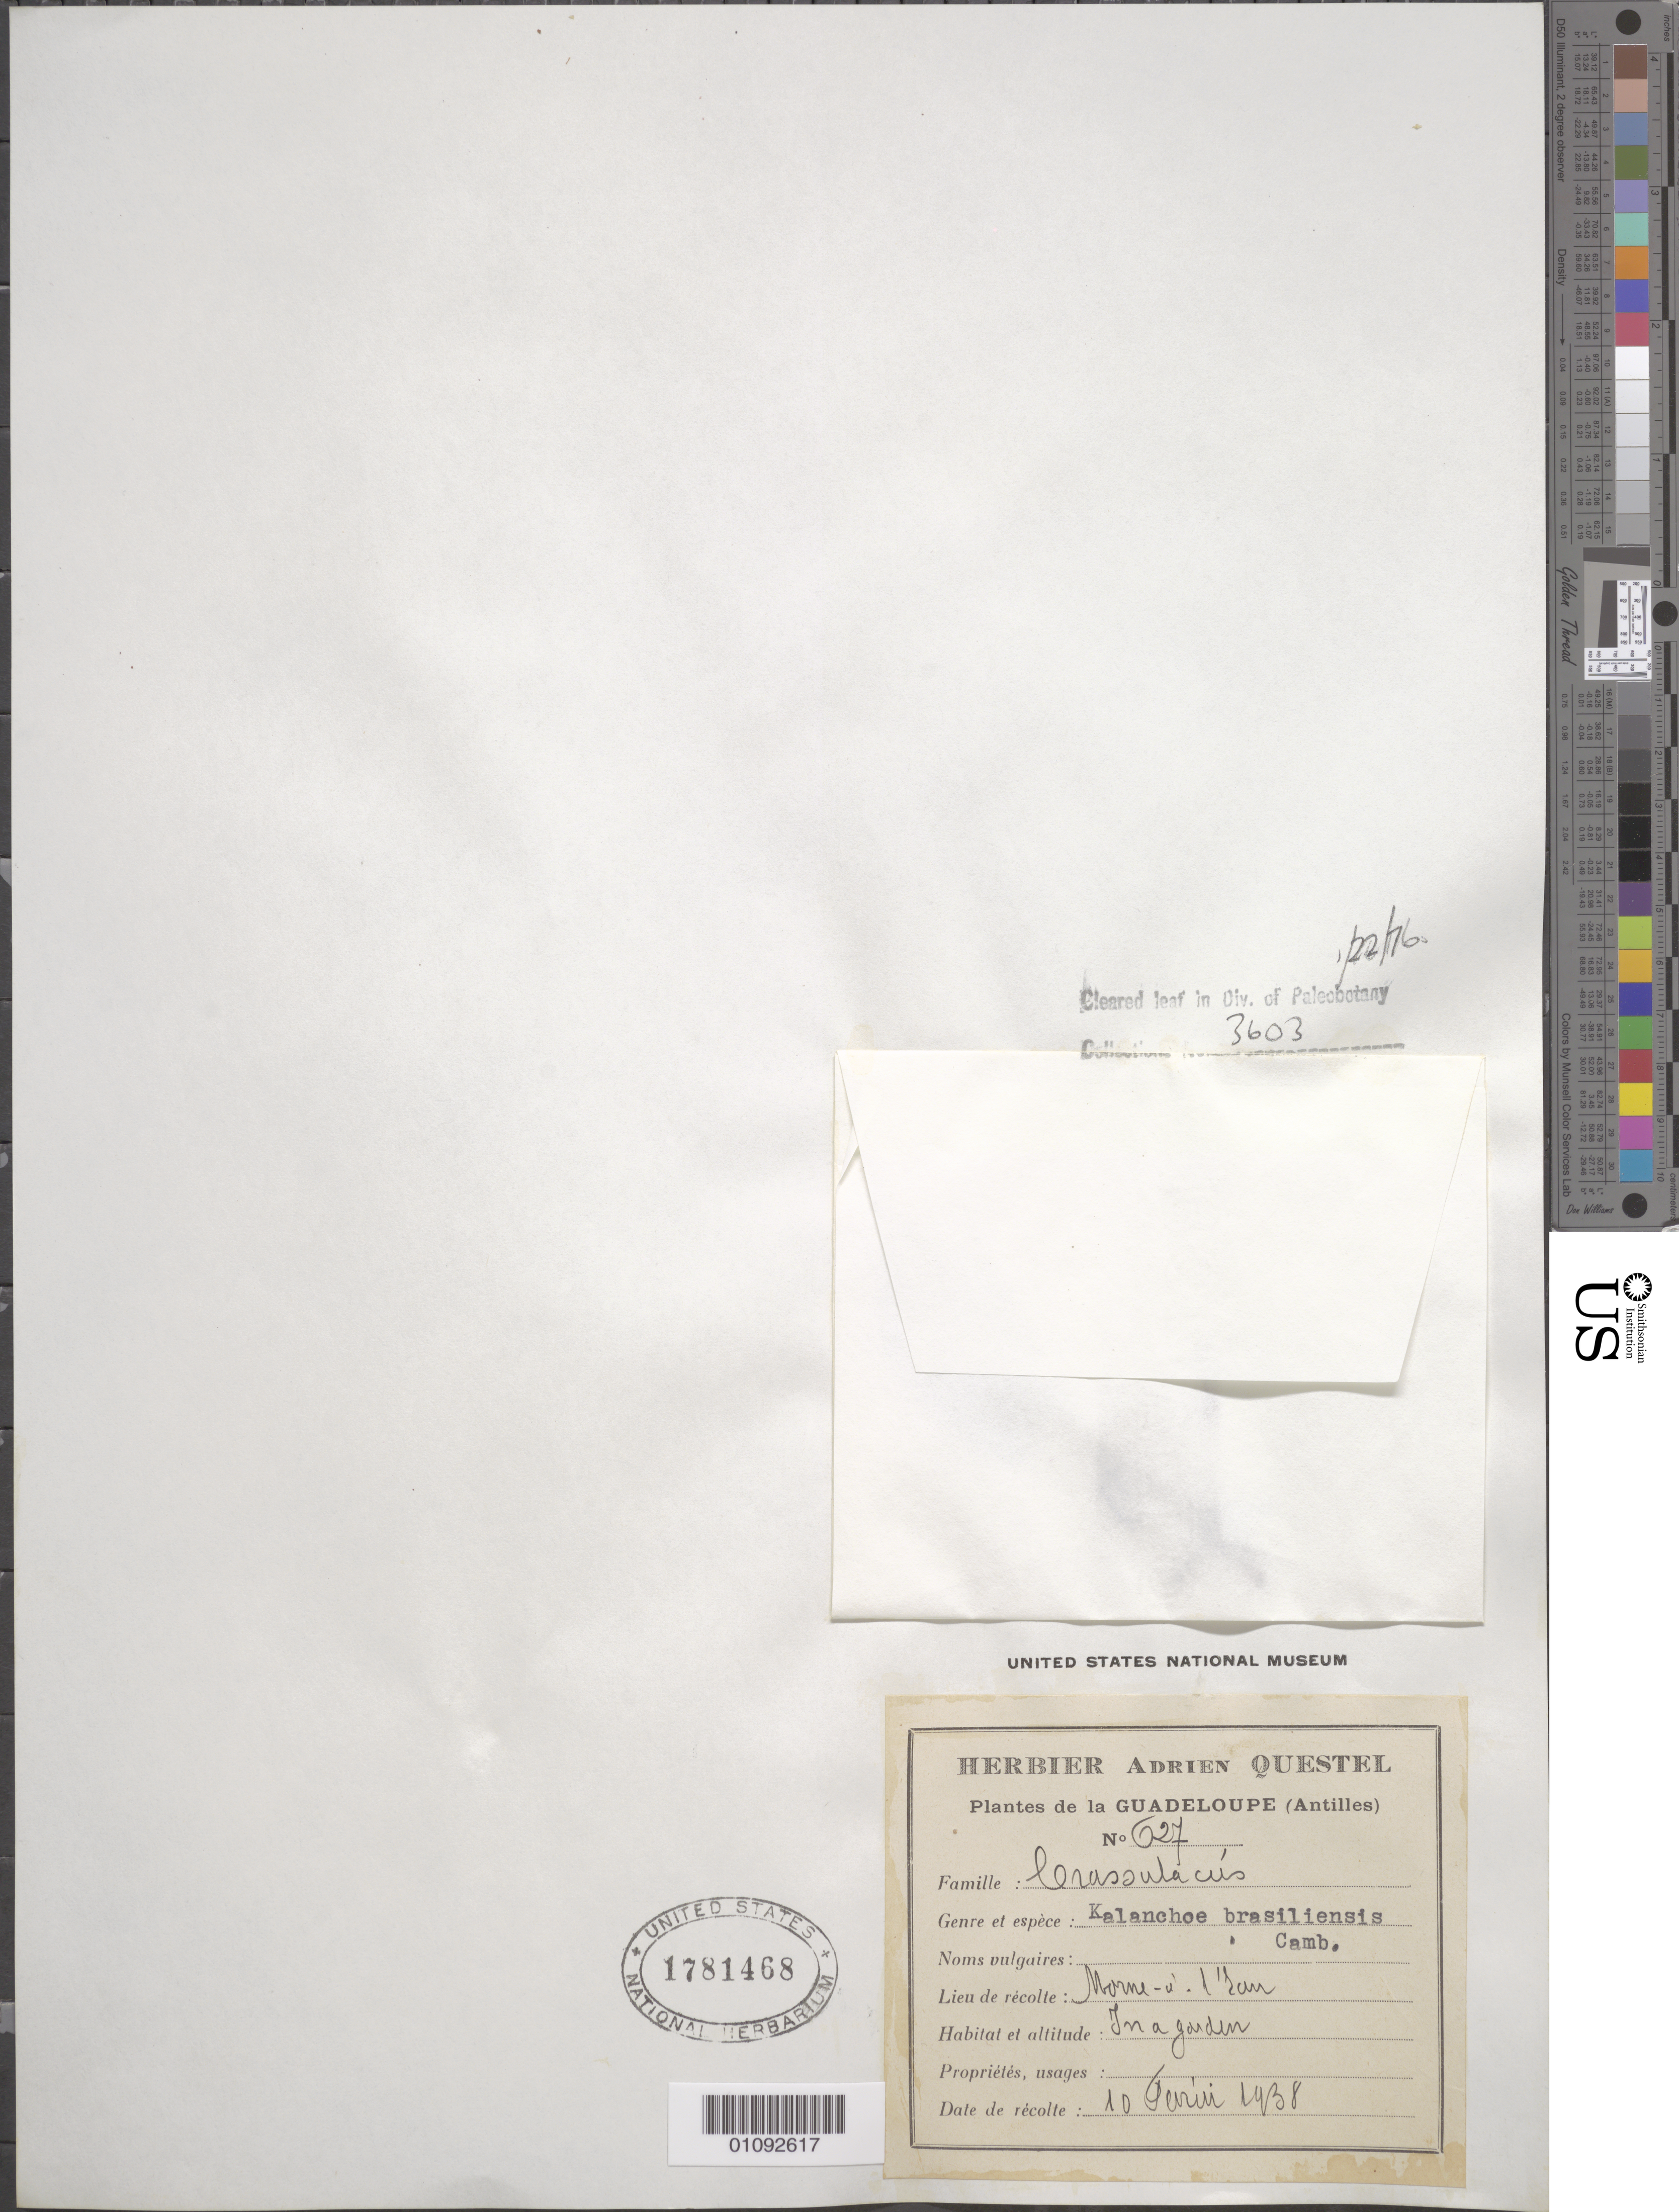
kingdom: Plantae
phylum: Tracheophyta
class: Magnoliopsida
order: Saxifragales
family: Crassulaceae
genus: Kalanchoe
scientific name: Kalanchoe brasiliensis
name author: Cambess.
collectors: A. Questel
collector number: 627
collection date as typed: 10 Feb 1938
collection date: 1938-02-10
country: Guadeloupe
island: Grande Terre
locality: Morne-a-l'Eau.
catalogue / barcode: US 1781468